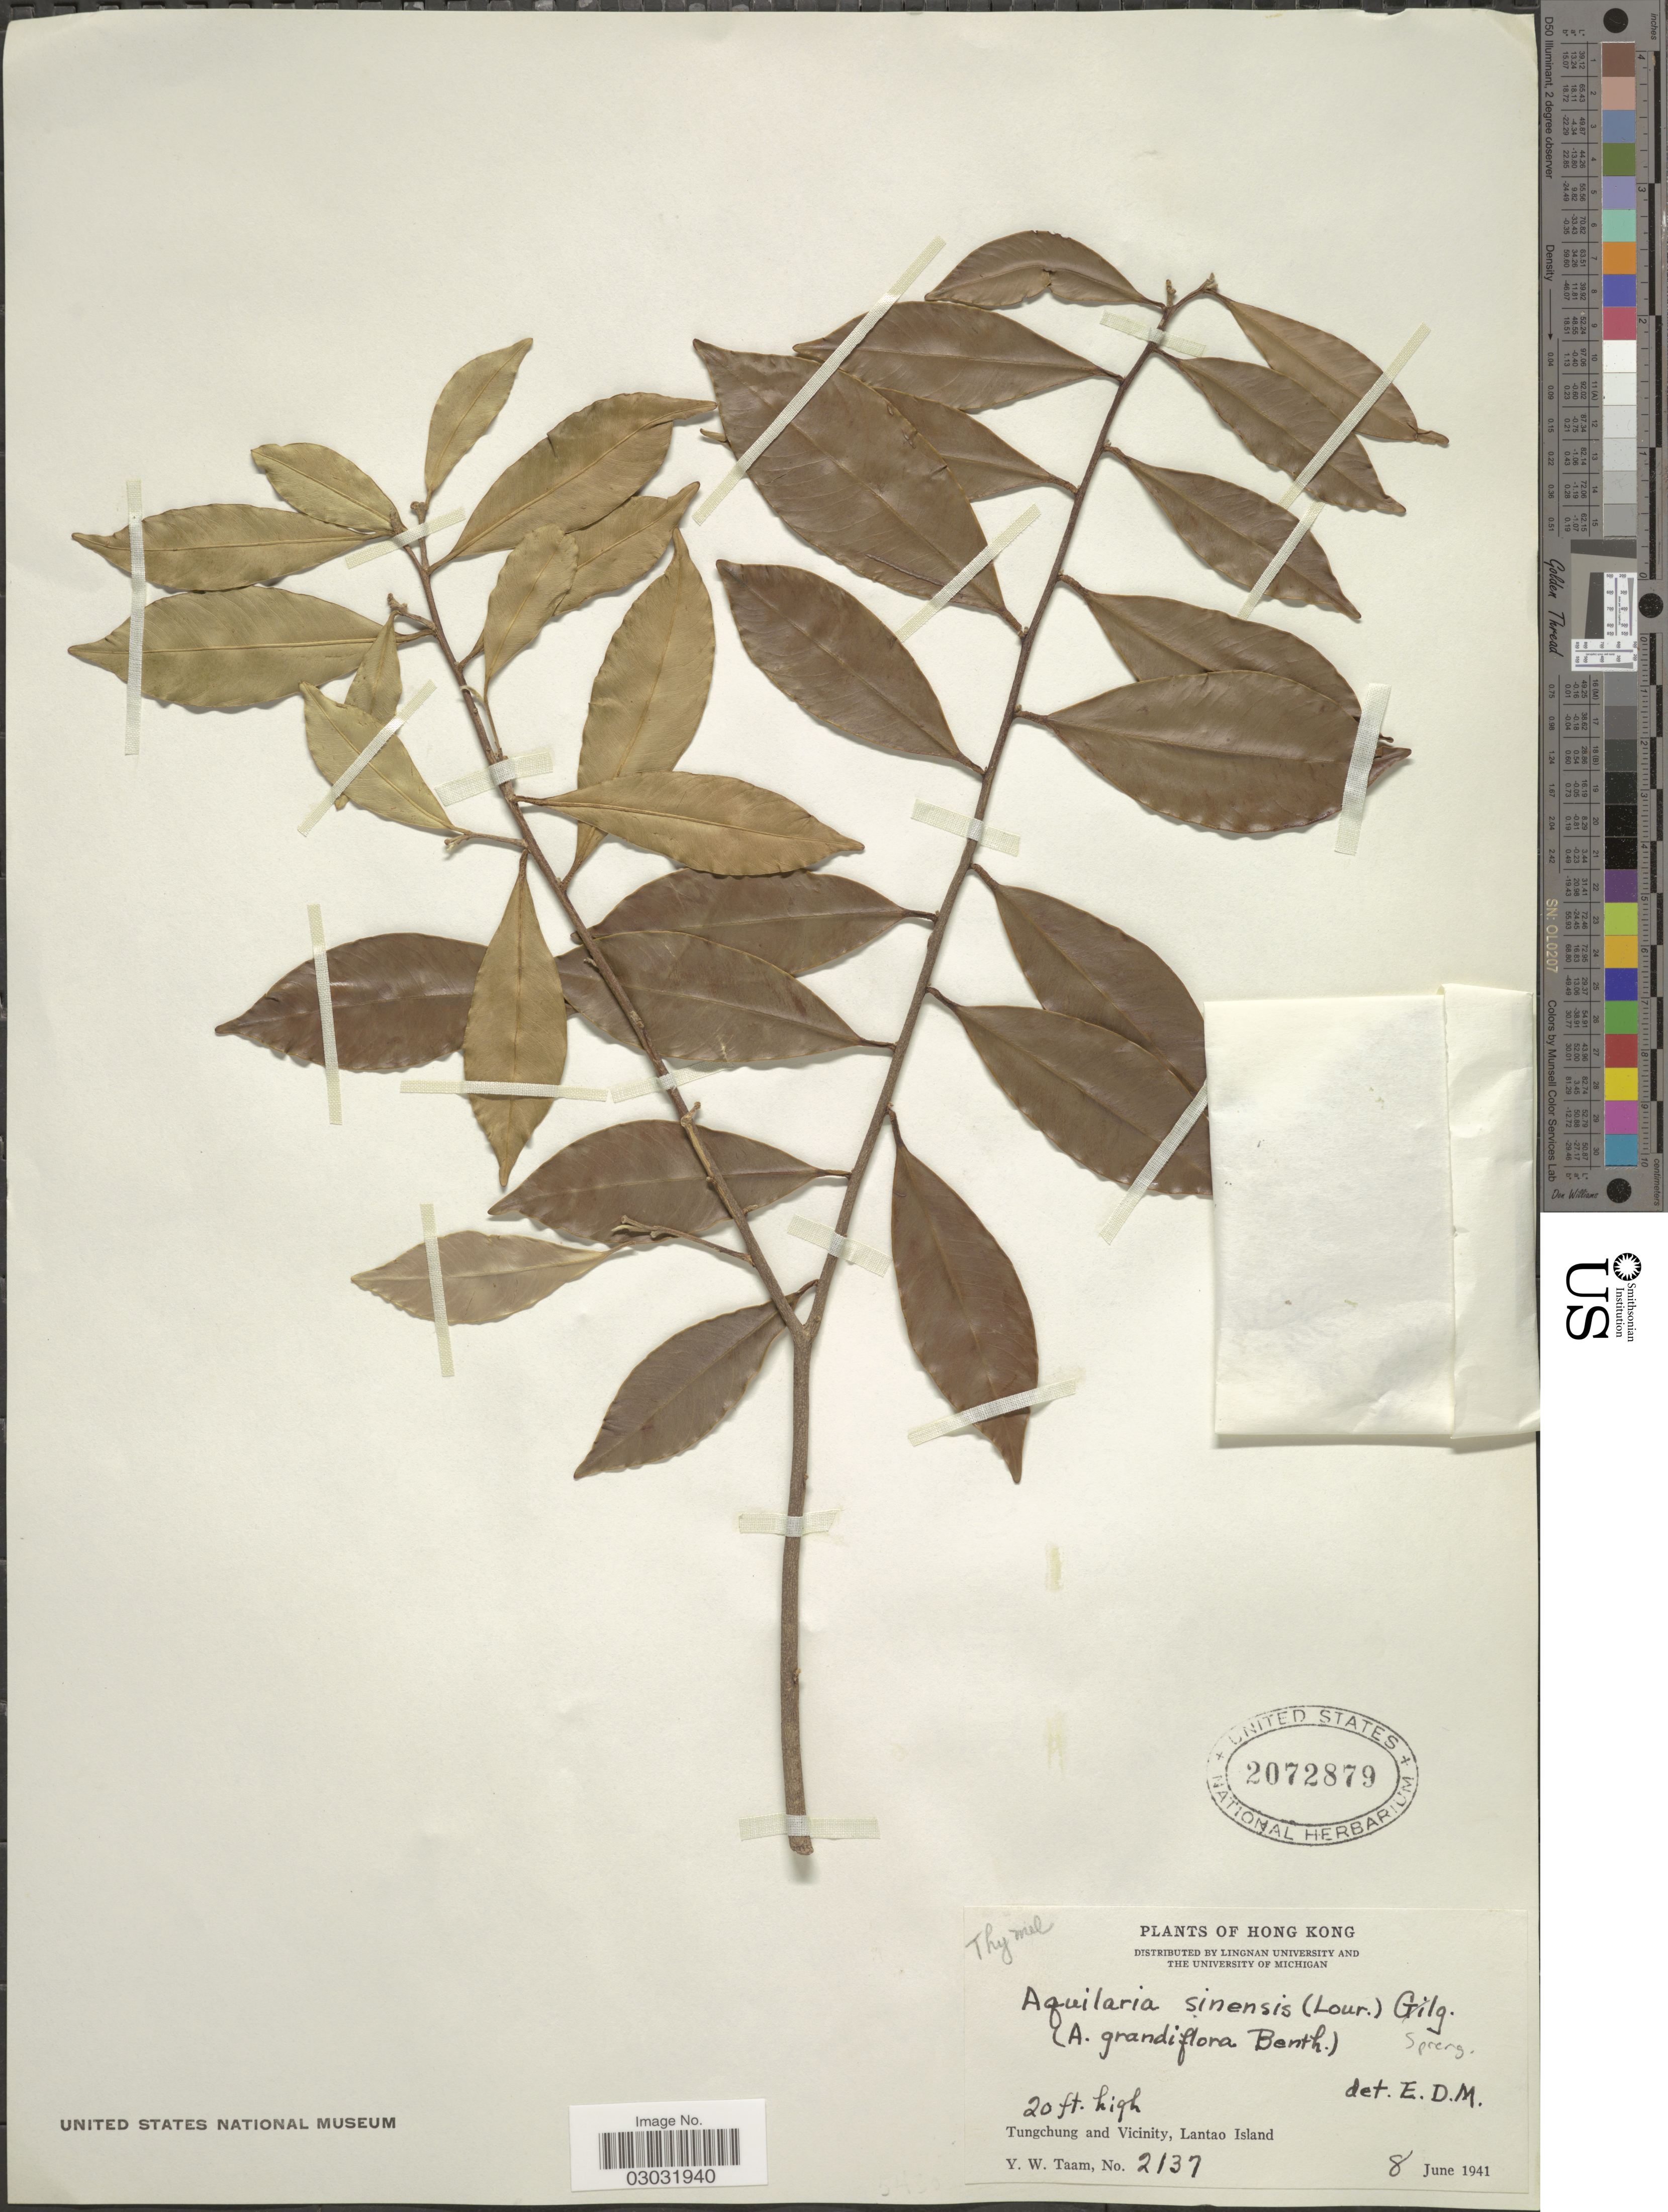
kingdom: Plantae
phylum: Tracheophyta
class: Magnoliopsida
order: Malvales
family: Thymelaeaceae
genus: Aquilaria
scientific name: Aquilaria sinensis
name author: (Lour.) Spreng.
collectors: Y. W. Taam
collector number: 2137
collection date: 1941-06-08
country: China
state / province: Hong Kong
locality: Tung chung and Vicinity, Lantao Island.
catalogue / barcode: US 2072879